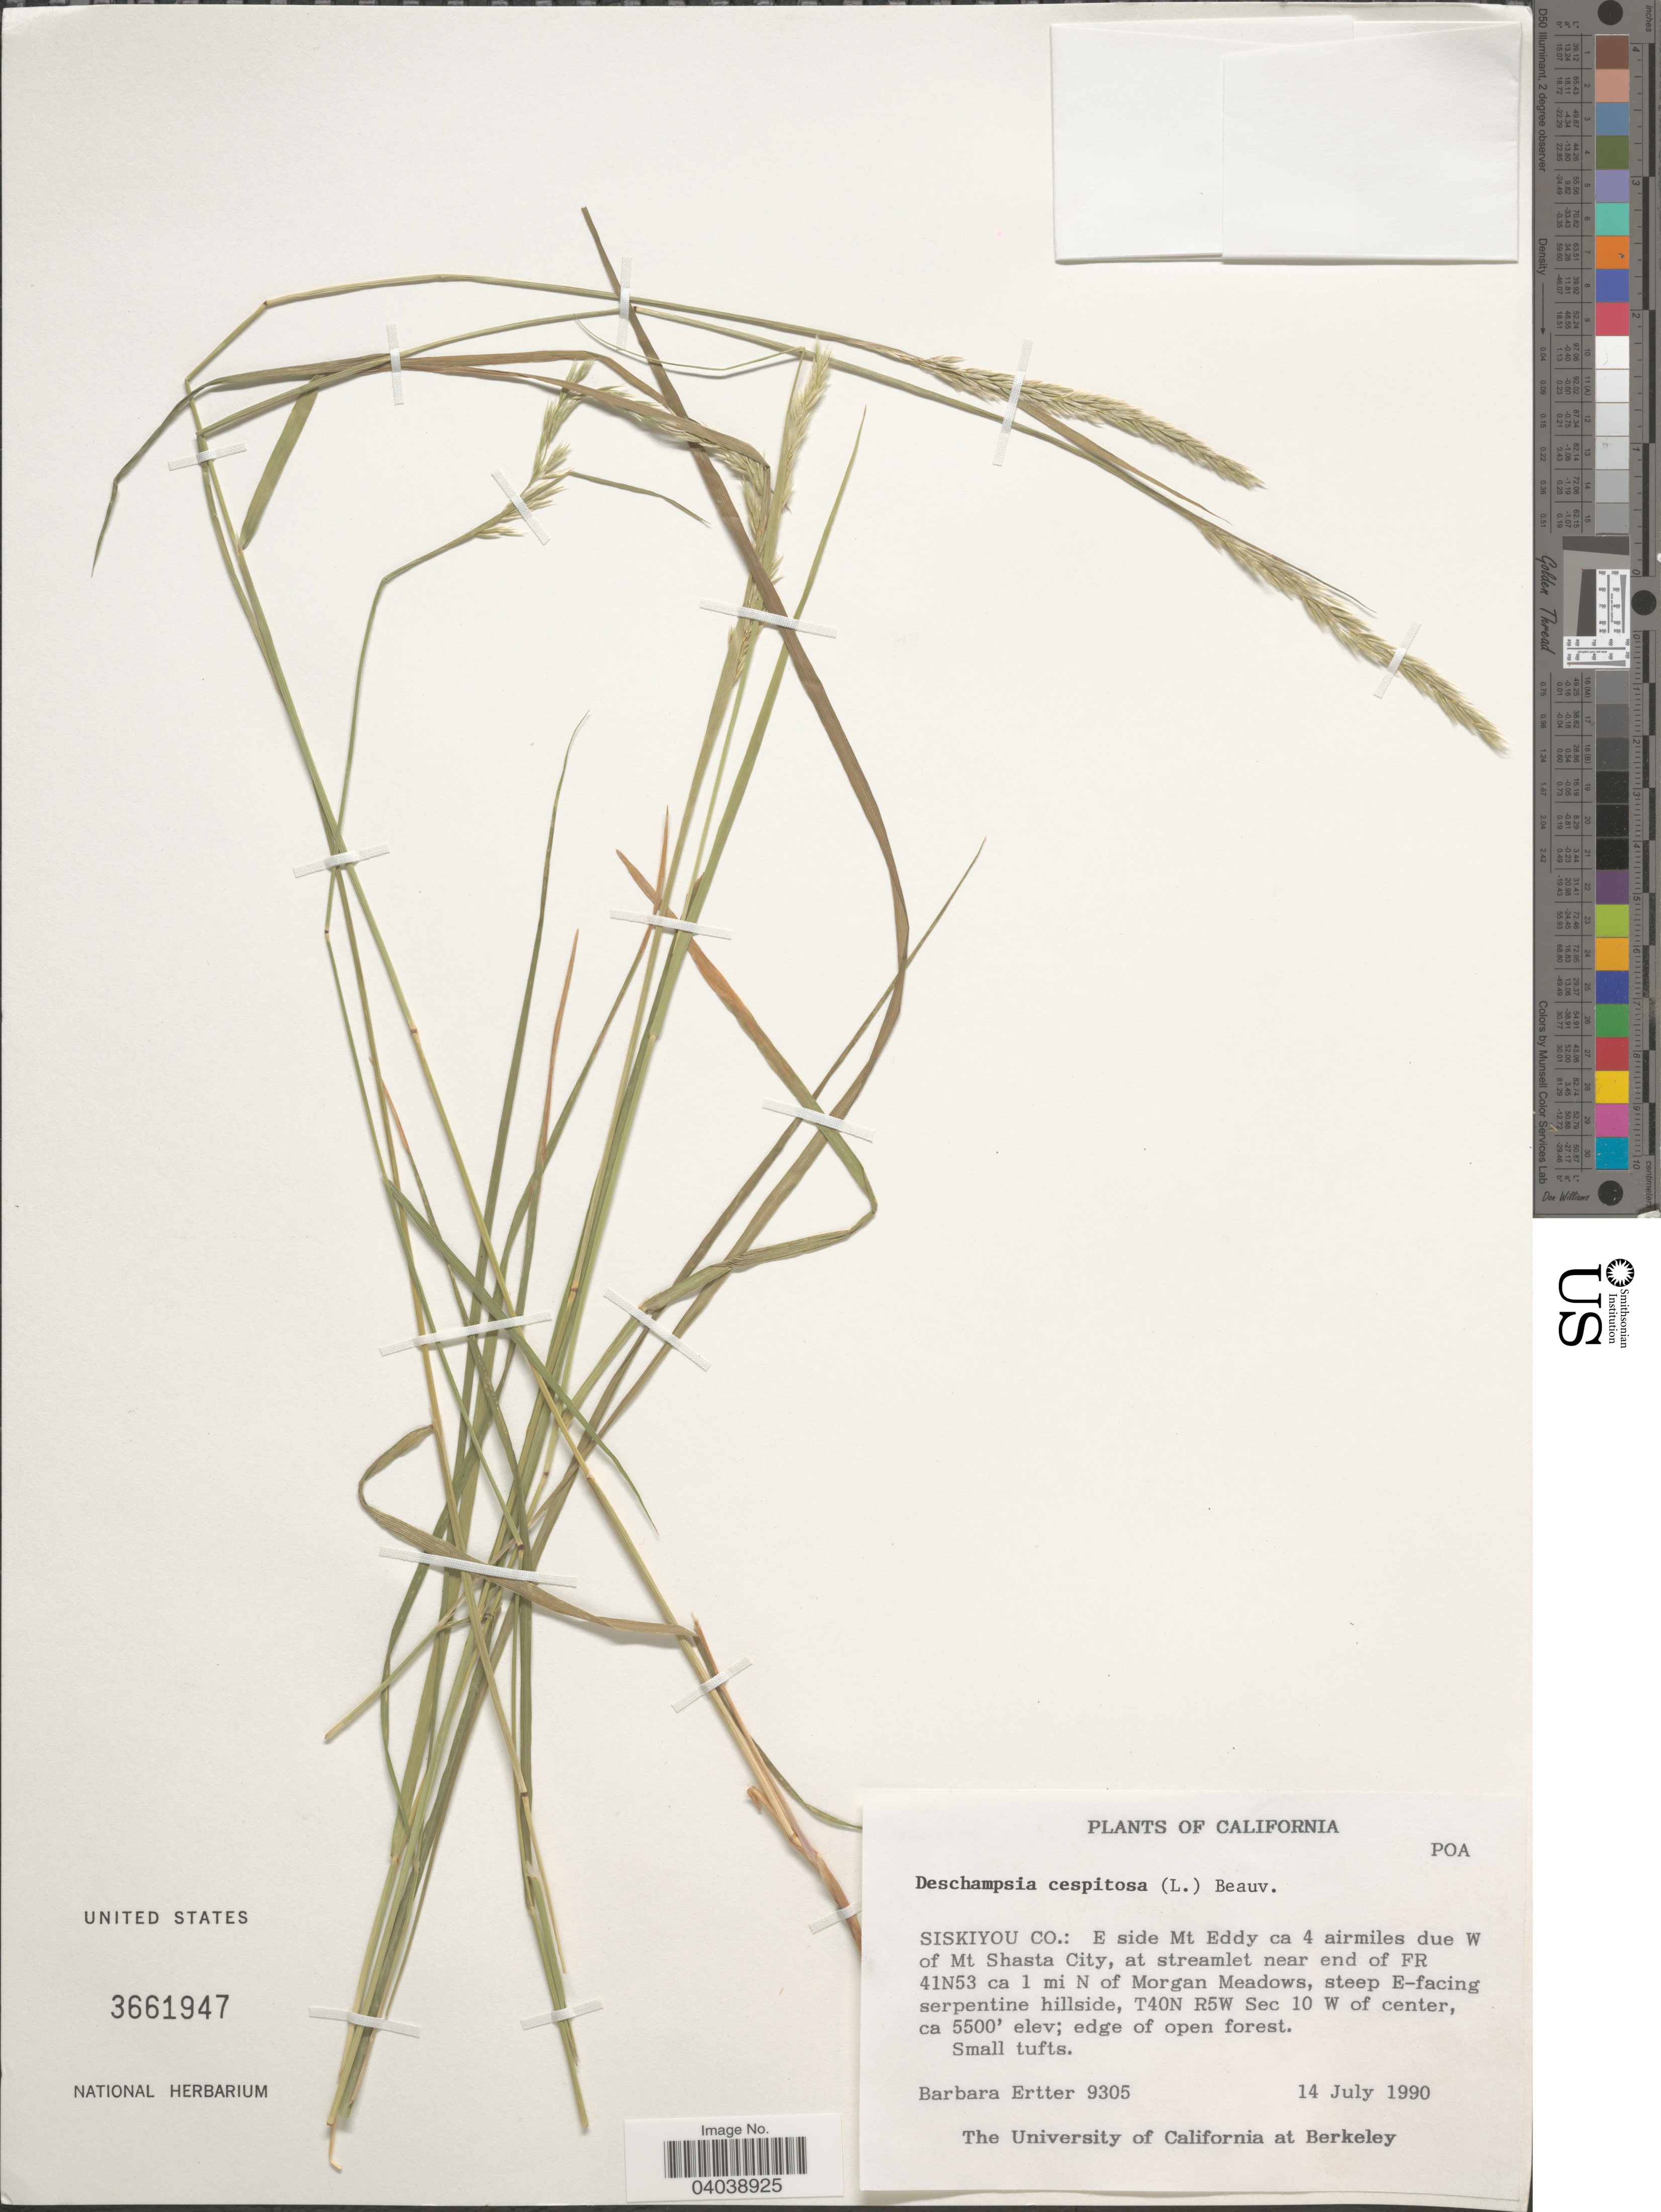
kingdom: Plantae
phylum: Tracheophyta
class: Liliopsida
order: Poales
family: Poaceae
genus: Deschampsia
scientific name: Deschampsia cespitosa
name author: (L.) P. Beauv.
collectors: B. Ertter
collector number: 9305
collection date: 1990-07-14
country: United States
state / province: California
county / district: Siskiyou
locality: Siskiyou Co.: E side Mt Eddy ca 4 airmiles due W of Mt Shasta City, at streamlet near end of FR 41N53 ca 1 mi N of Morgan Meadows, steep E-facing serpentine hillside, T40N R5W Sec 10 W of center, edge of open forest.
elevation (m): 1676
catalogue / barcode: US 3661947